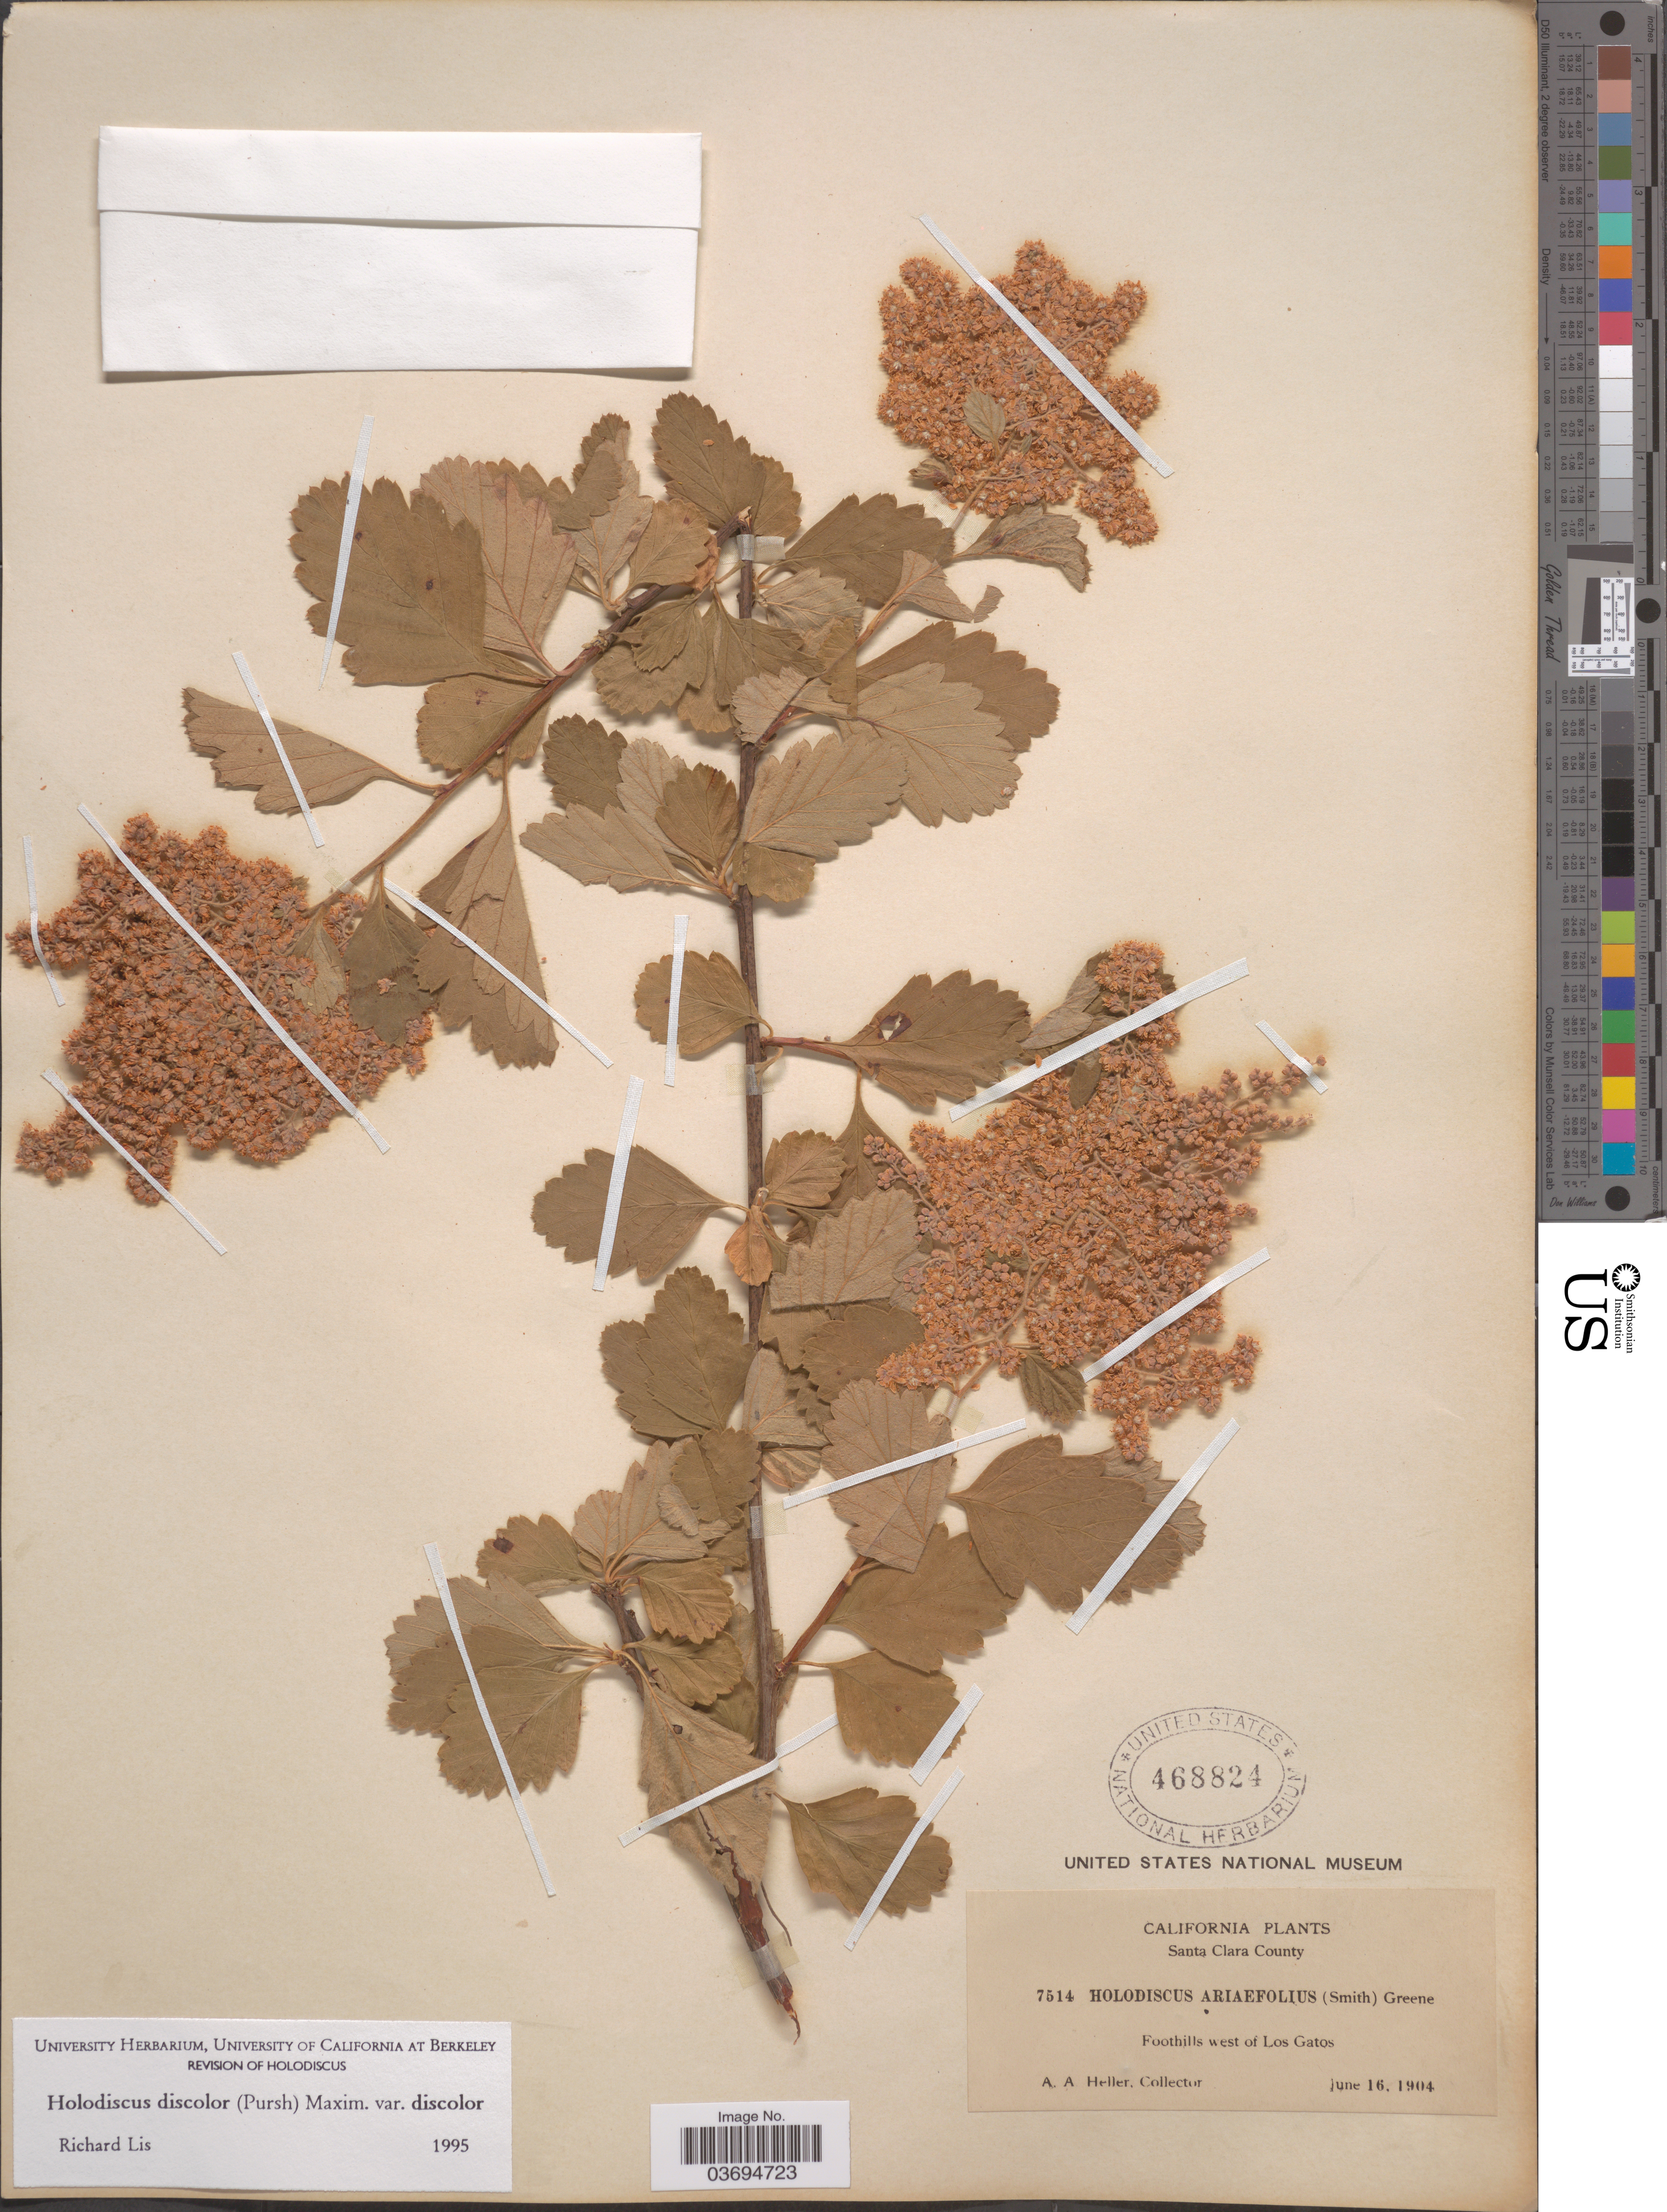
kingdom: Plantae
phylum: Tracheophyta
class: Magnoliopsida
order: Rosales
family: Rosaceae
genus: Holodiscus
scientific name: Holodiscus discolor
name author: (Pursh) Maxim.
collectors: A. A. Heller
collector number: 7514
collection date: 1904-06-16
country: United States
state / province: California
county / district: Santa Clara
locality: Santa Clara County. Foothills west of Los Gatos.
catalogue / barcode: US 468824